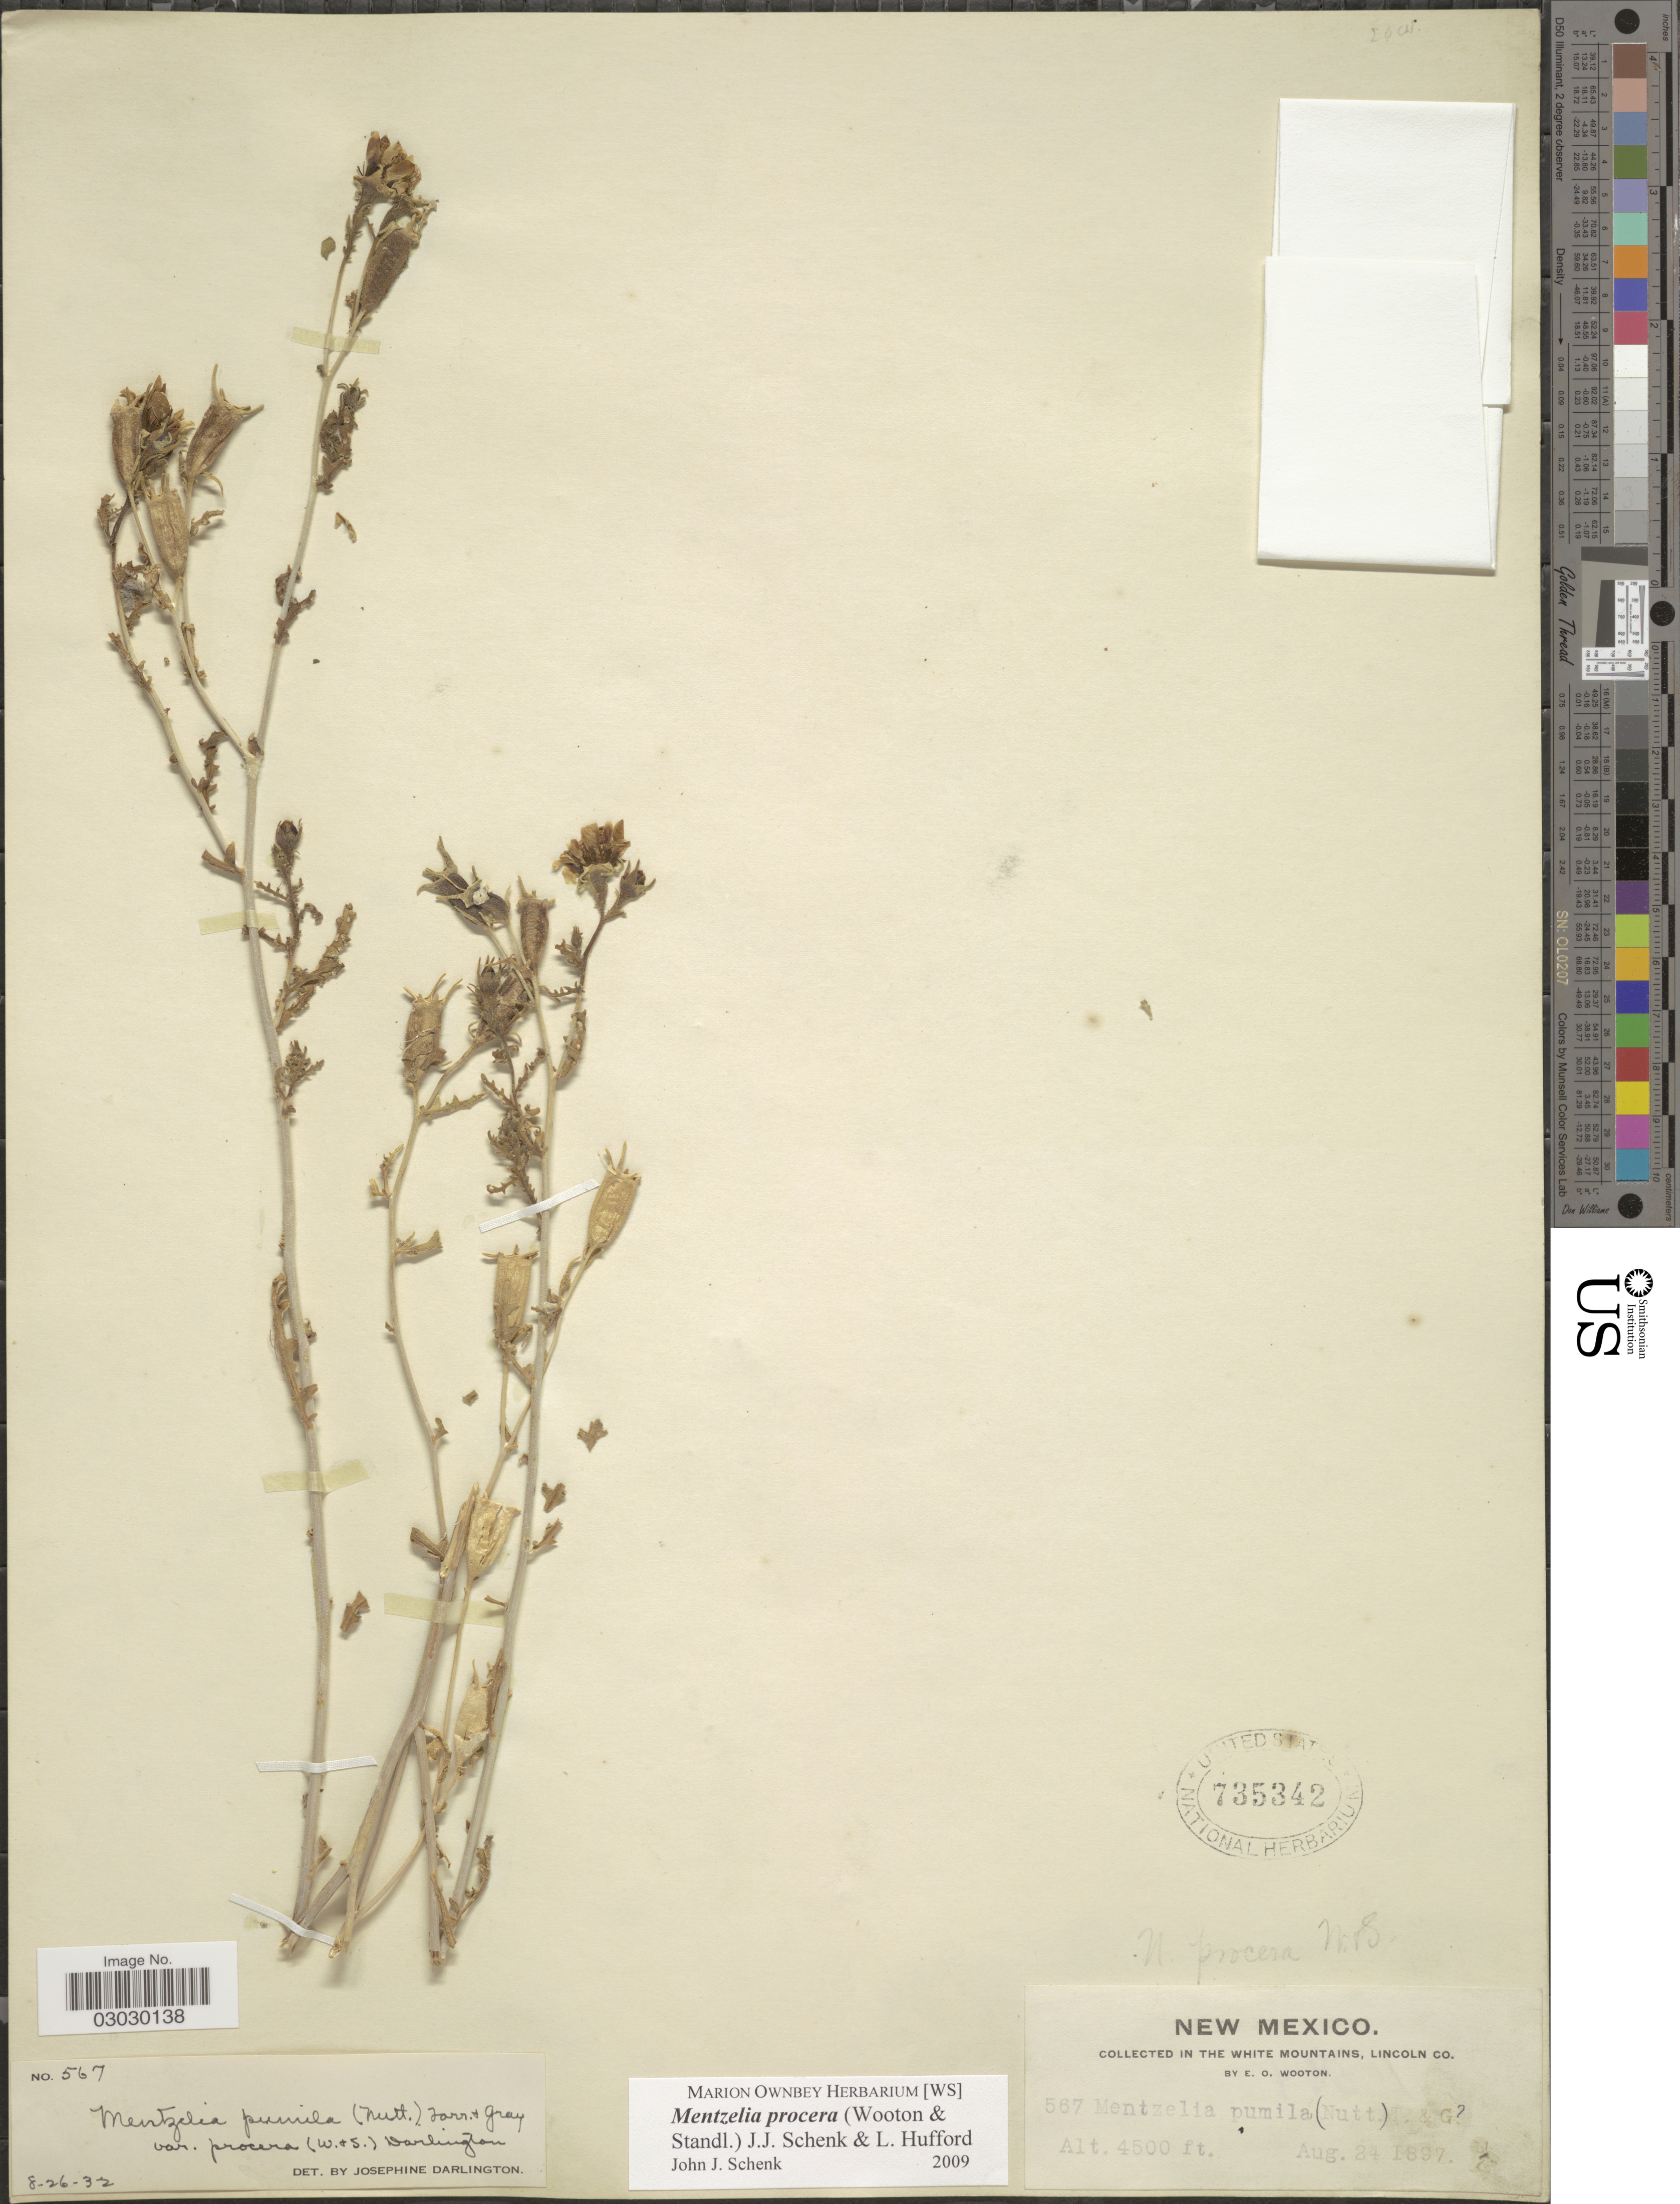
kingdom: Plantae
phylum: Tracheophyta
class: Magnoliopsida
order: Cornales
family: Loasaceae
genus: Mentzelia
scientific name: Mentzelia procera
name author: (Wooton & Standl.) J.J. Schenk & L. Hufford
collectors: E. O. Wooton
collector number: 567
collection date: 1897-08-24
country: United States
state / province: New Mexico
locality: Collected in the White Mountains, Lincoln Co.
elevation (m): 1372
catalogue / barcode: US 735342